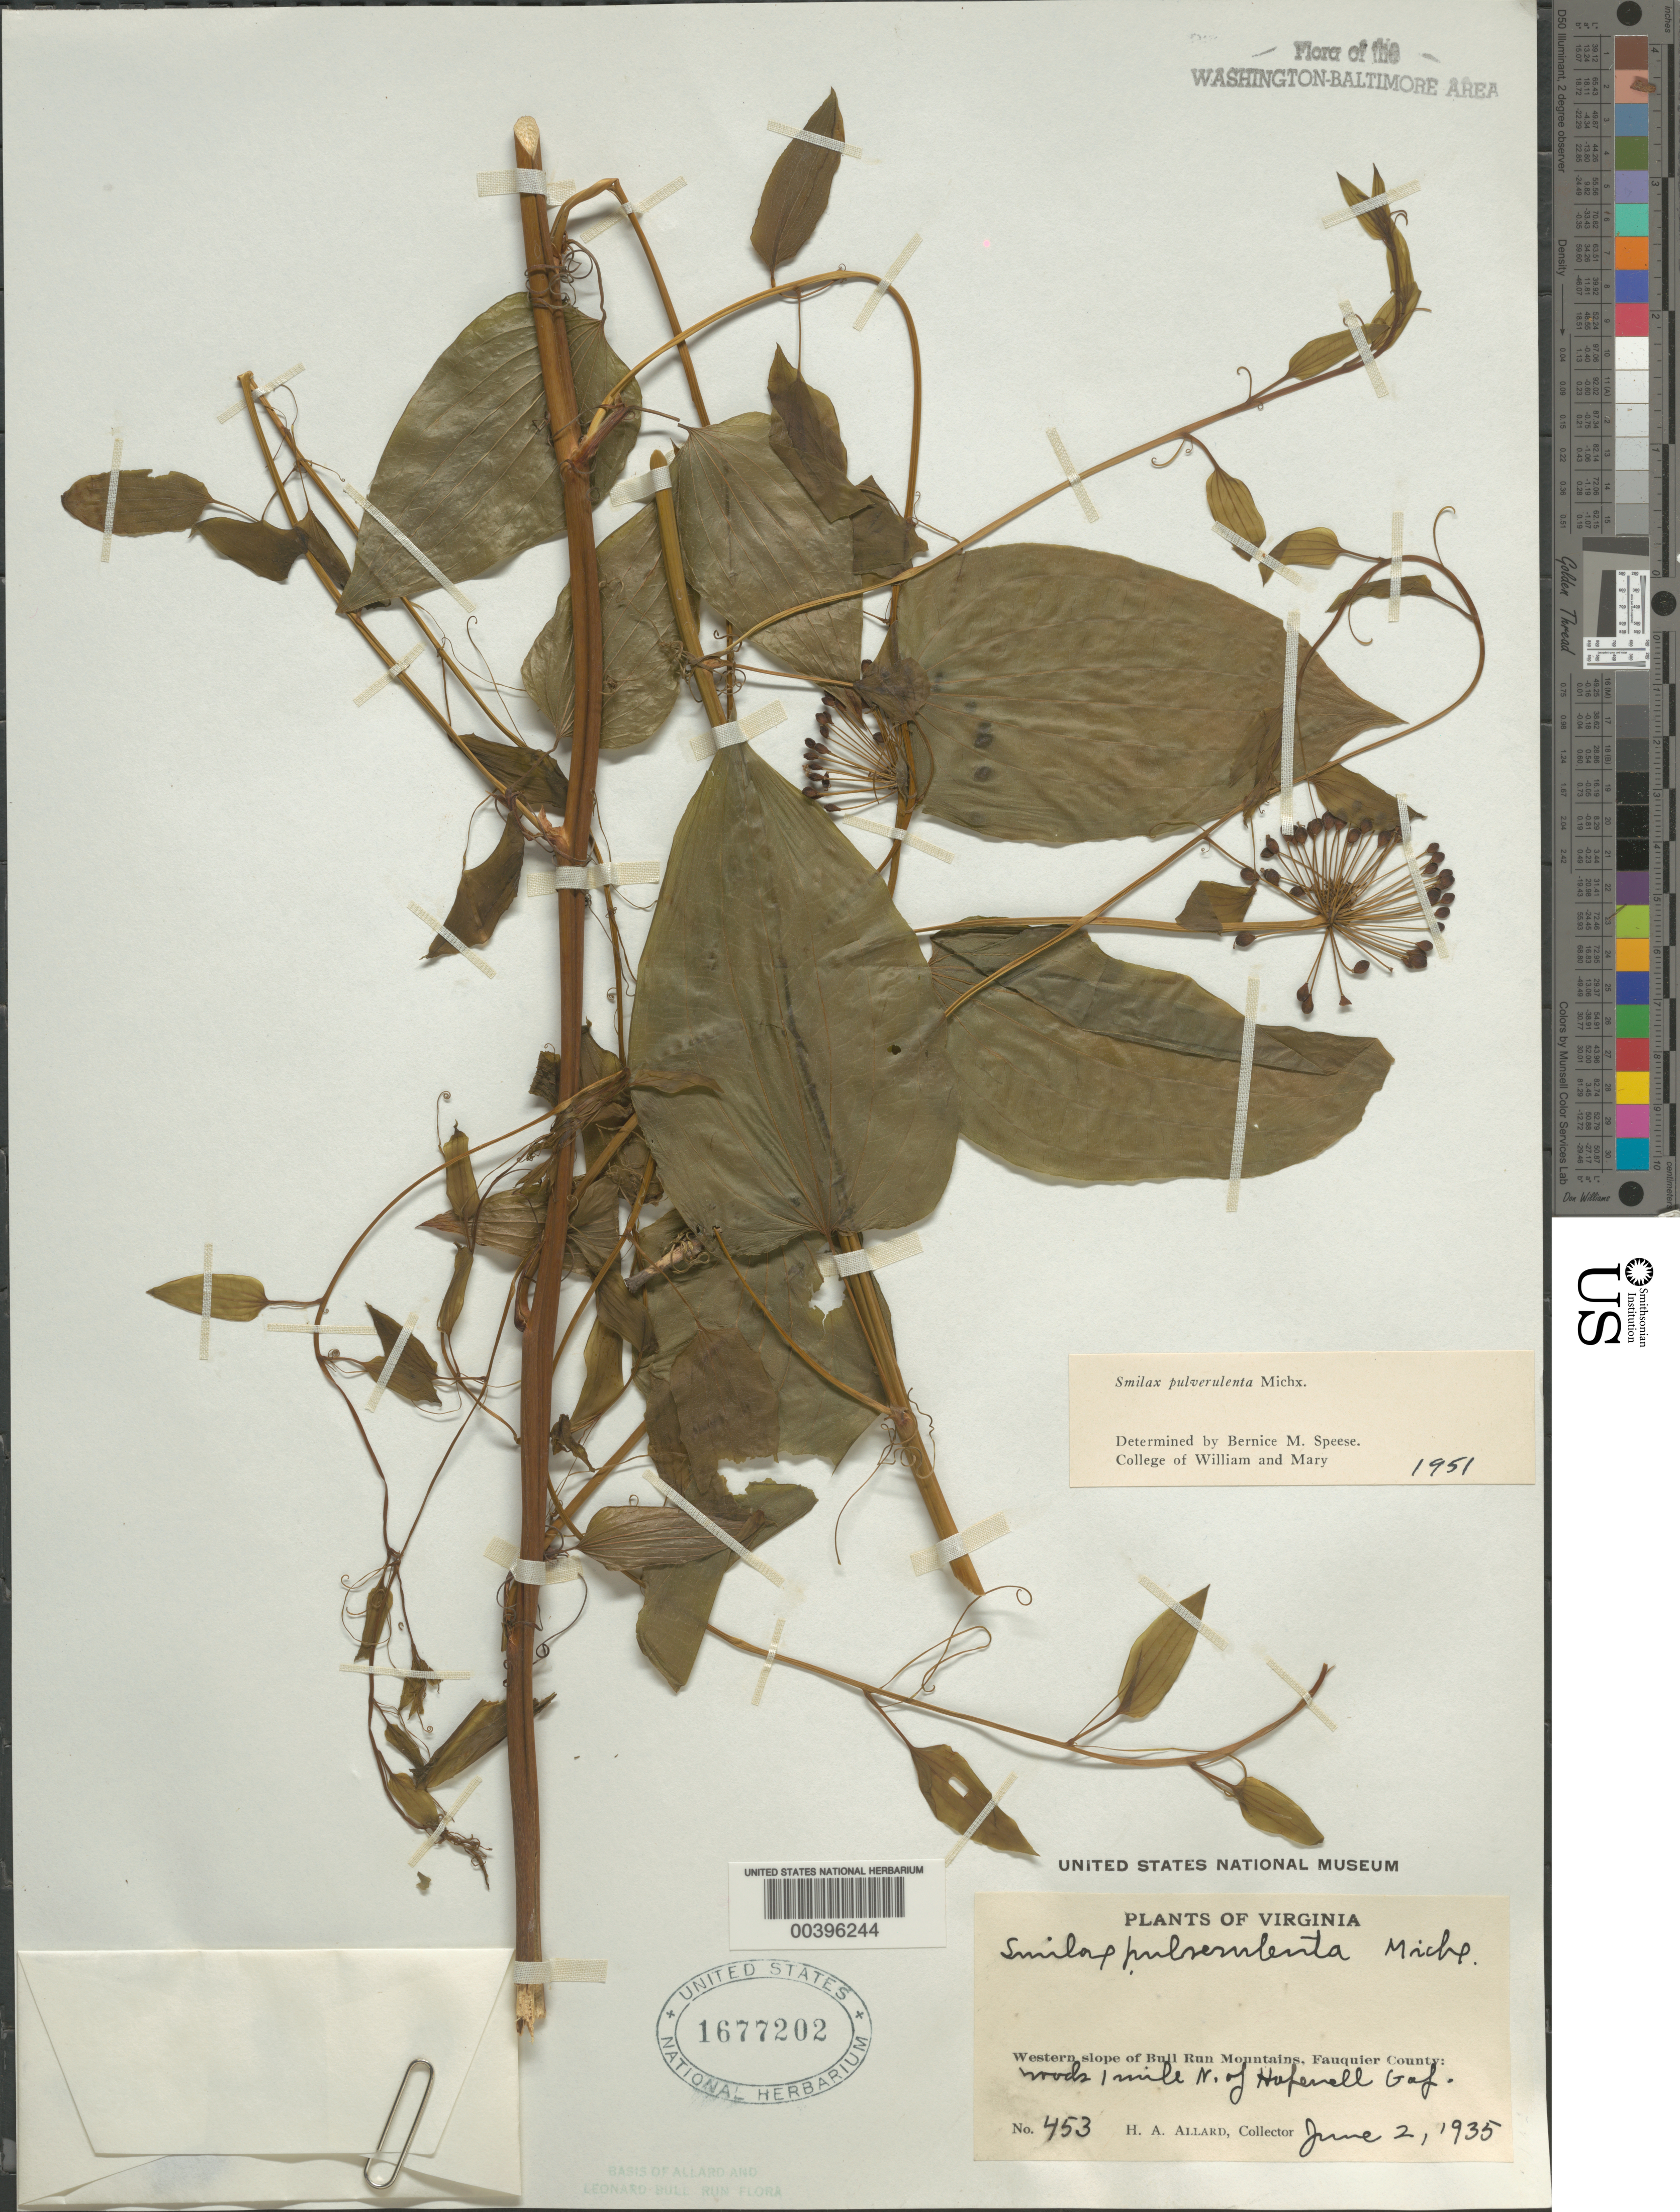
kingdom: Plantae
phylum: Tracheophyta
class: Liliopsida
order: Liliales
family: Smilacaceae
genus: Smilax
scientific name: Smilax pulverulenta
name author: Michx.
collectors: H. A. Allard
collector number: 453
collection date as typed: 02 Jun 1935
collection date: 1935-06-02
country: United States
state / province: Virginia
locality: North of Hopewell Gap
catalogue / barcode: US 1677202